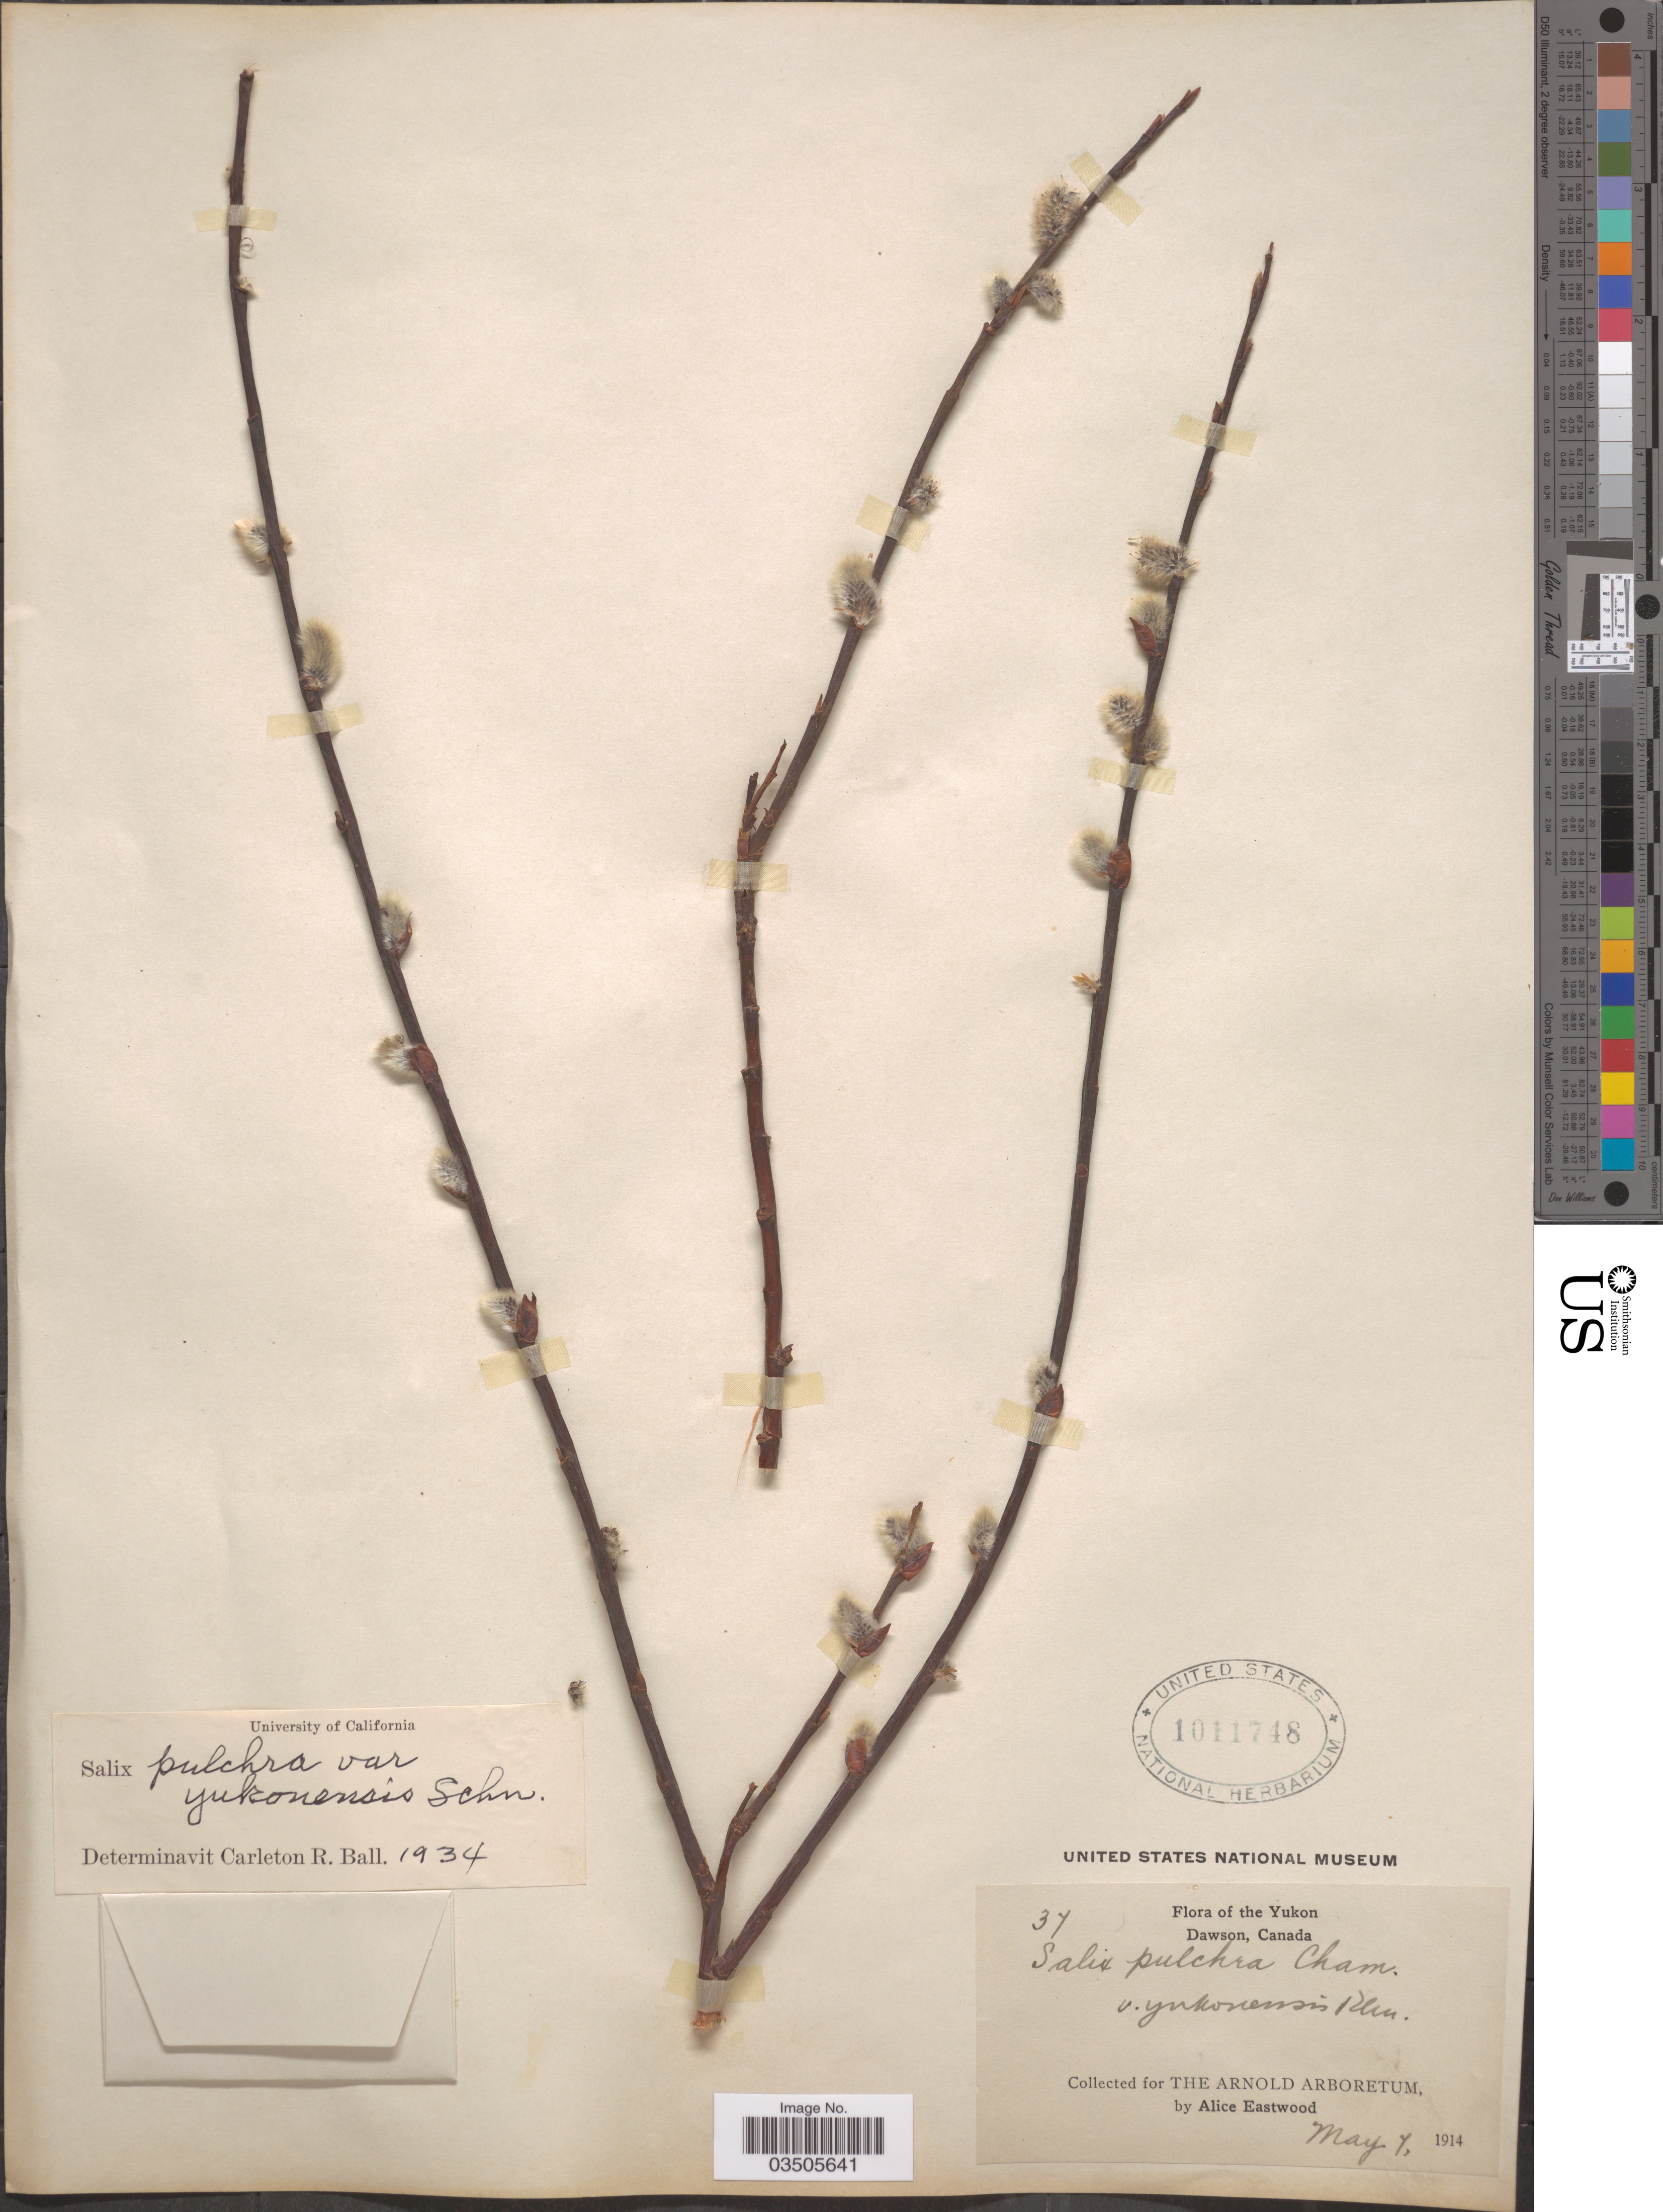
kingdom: Plantae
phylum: Tracheophyta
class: Magnoliopsida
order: Malpighiales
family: Salicaceae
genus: Salix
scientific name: Salix pulchra var. yukonensis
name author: C.K. Schneid.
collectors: A. Eastwood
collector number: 37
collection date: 1914-05-07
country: Canada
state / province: Yukon Territory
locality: Yukon. Dawson.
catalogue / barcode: US 1011748